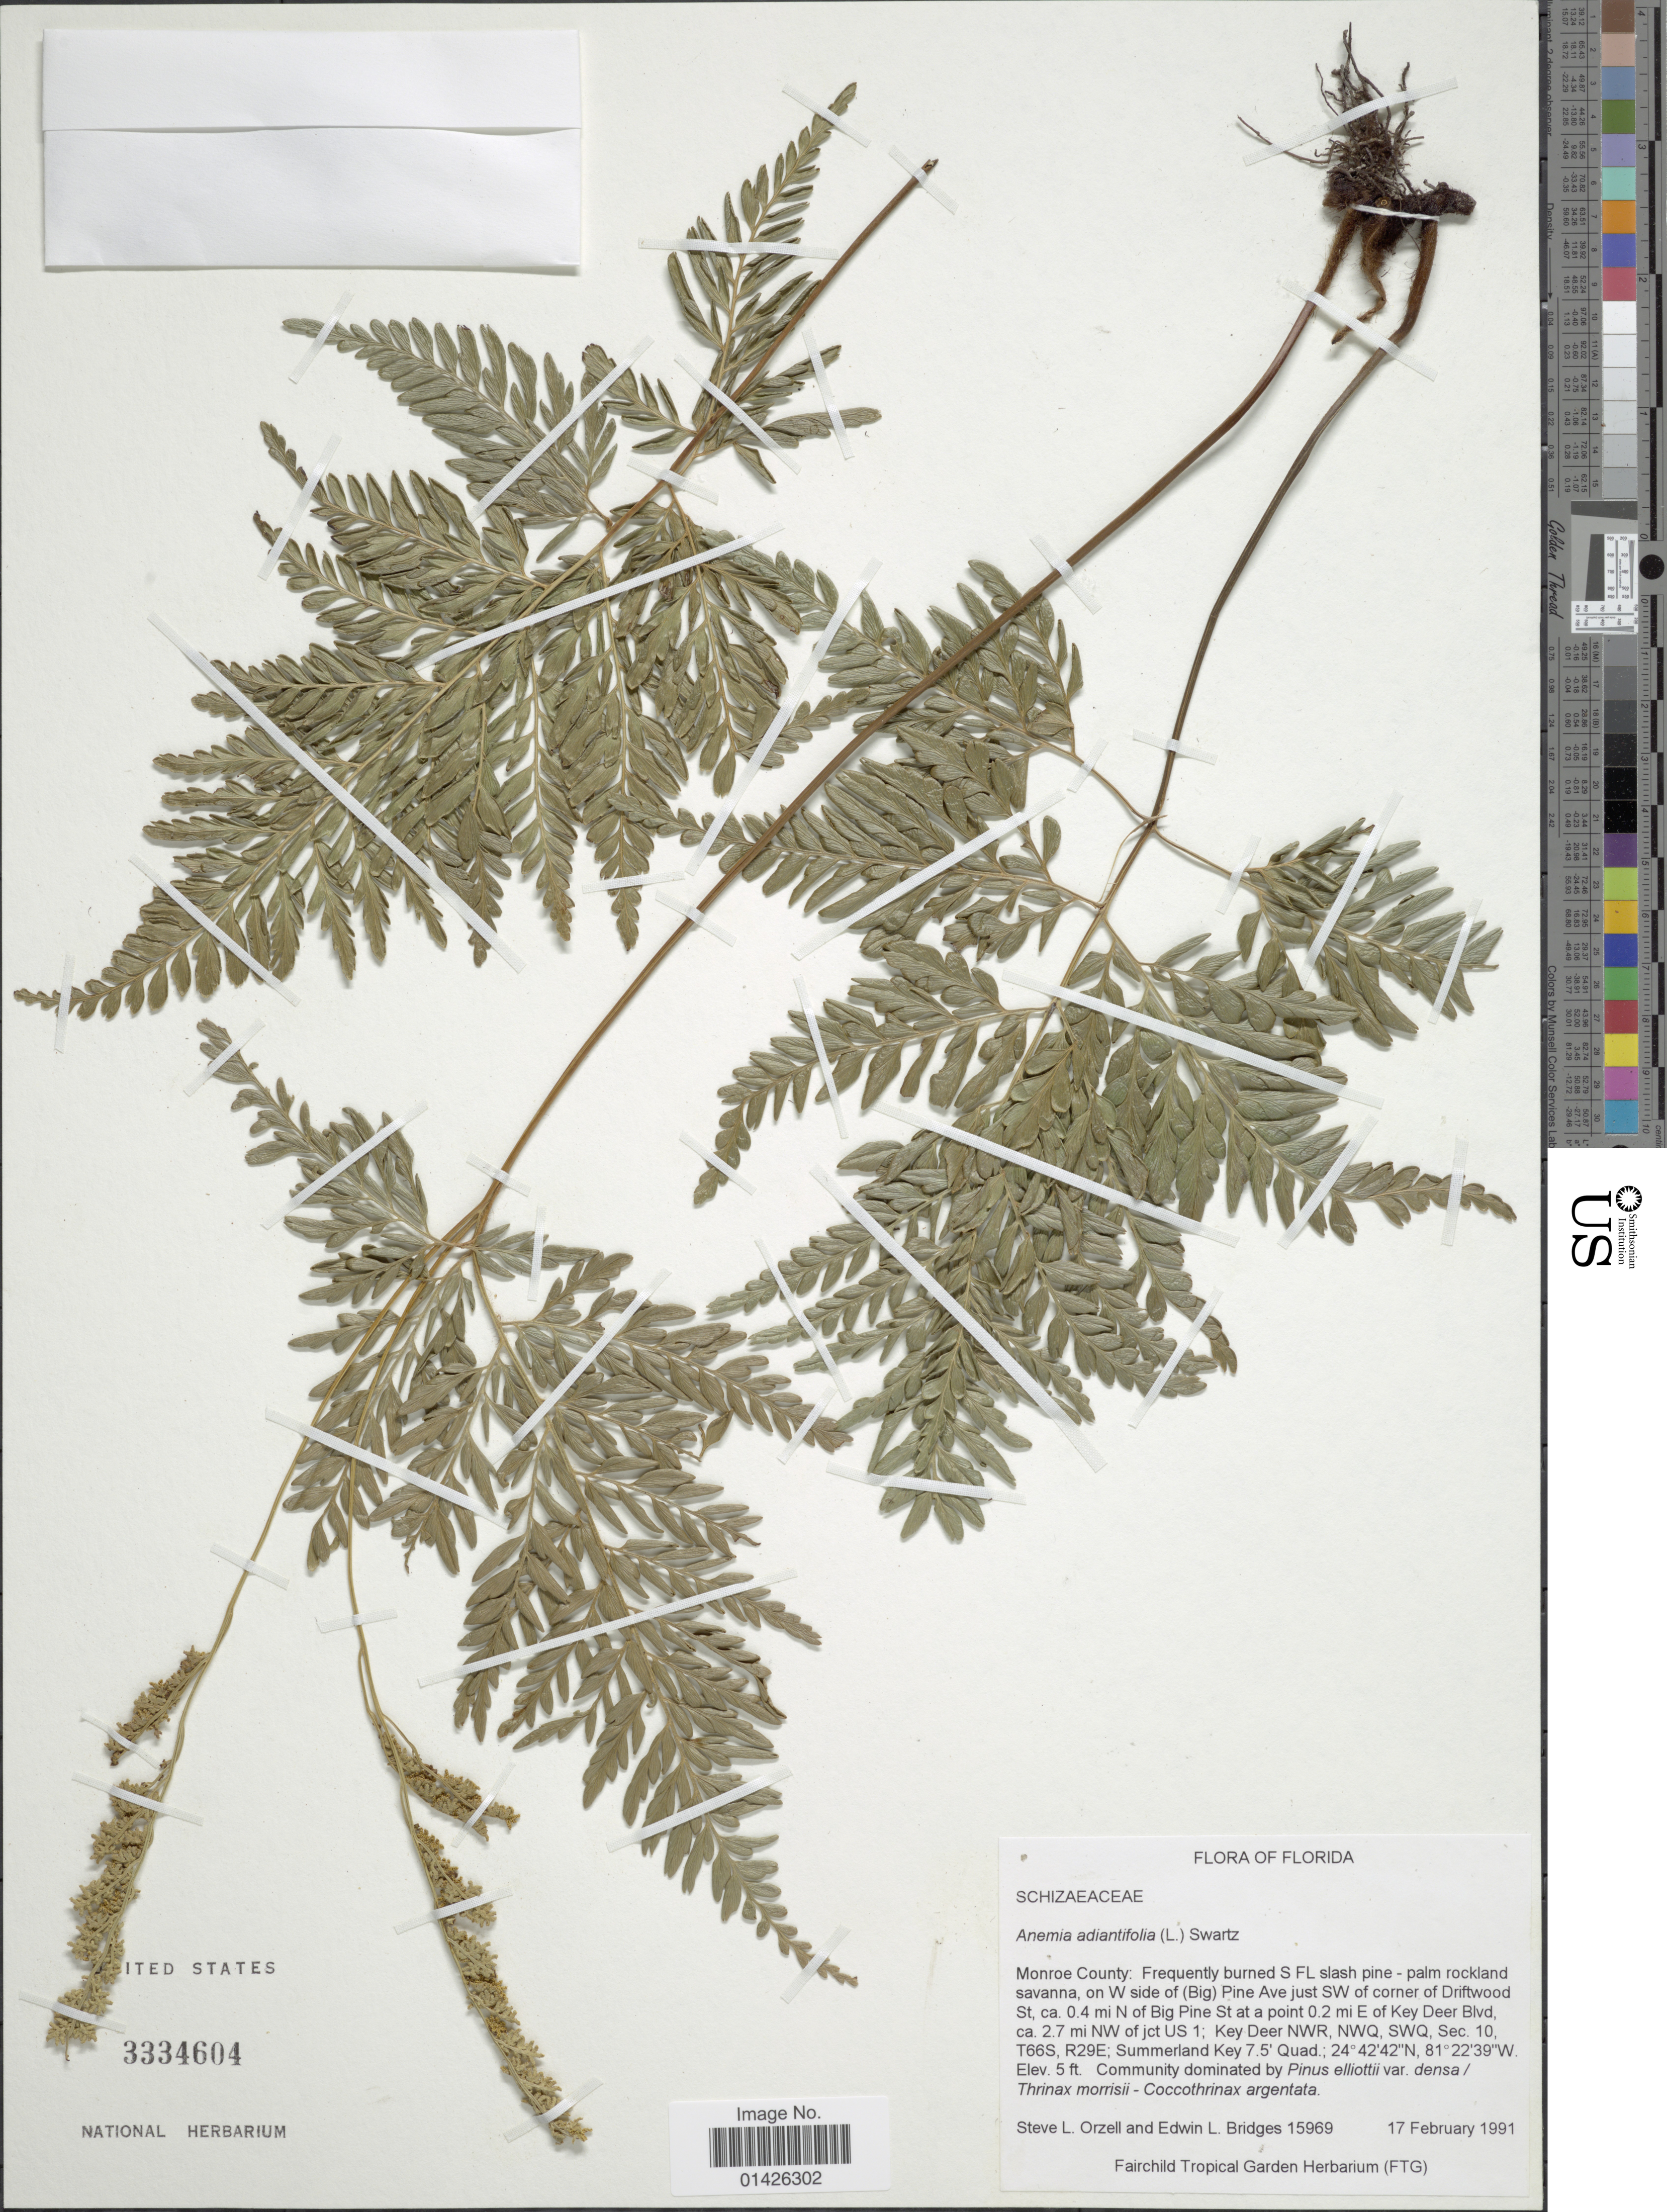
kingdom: Plantae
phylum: Tracheophyta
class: Polypodiopsida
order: Schizaeales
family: Anemiaceae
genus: Anemia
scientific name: Anemia adiantifolia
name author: (L.) Sw.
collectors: S. Orzell & E. Bridges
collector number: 15969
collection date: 1991-02-17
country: United States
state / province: Florida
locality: Monroe County: Frequently burned S fL slash pine - palm rockland savanna, on W side of (Big) Pine just SW of Corner of Driftwood St, ca 0.4 mi n of Big Pine St at point 0.2 mi E of Key Deer Blvd, ca 2.7 mi NW of jct US 1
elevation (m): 2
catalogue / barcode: US 3334604